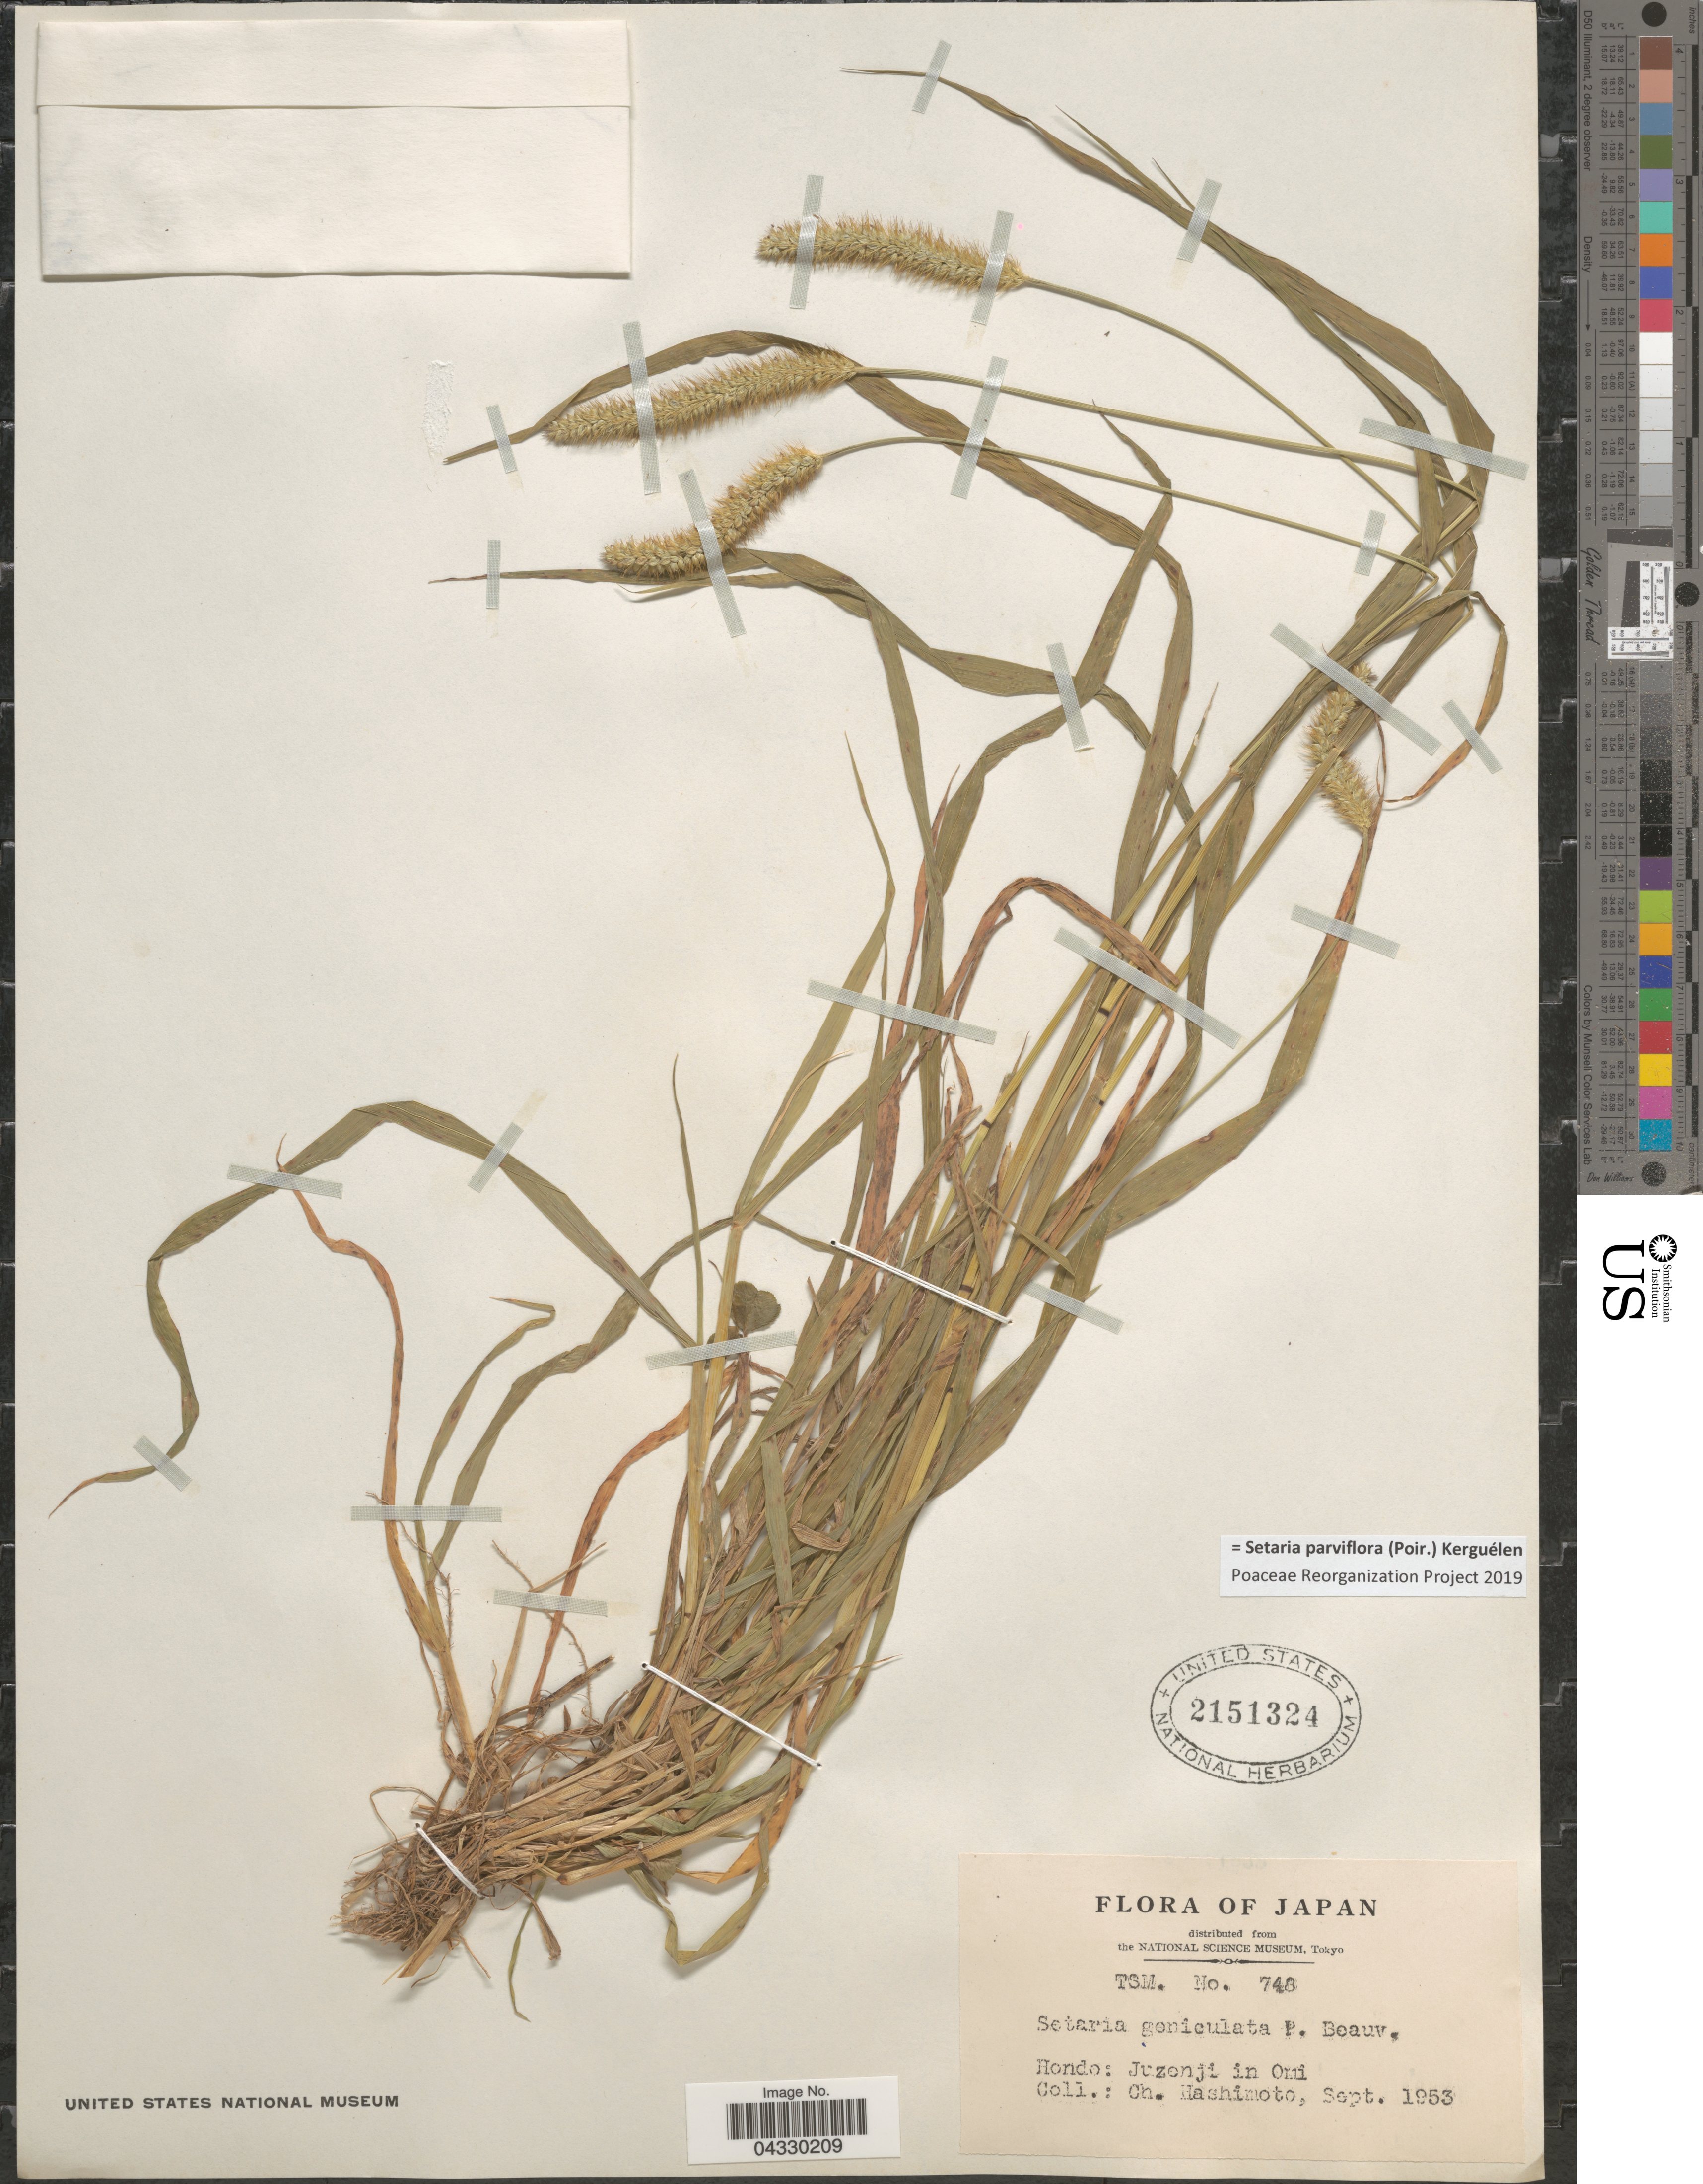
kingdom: Plantae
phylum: Tracheophyta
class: Liliopsida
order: Poales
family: Poaceae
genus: Setaria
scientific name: Setaria parviflora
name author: (Poir.) Kerguélen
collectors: C. Hashimoto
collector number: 748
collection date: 1953-09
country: Japan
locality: Hondo: Juzenji in Omi.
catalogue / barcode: US 2151324